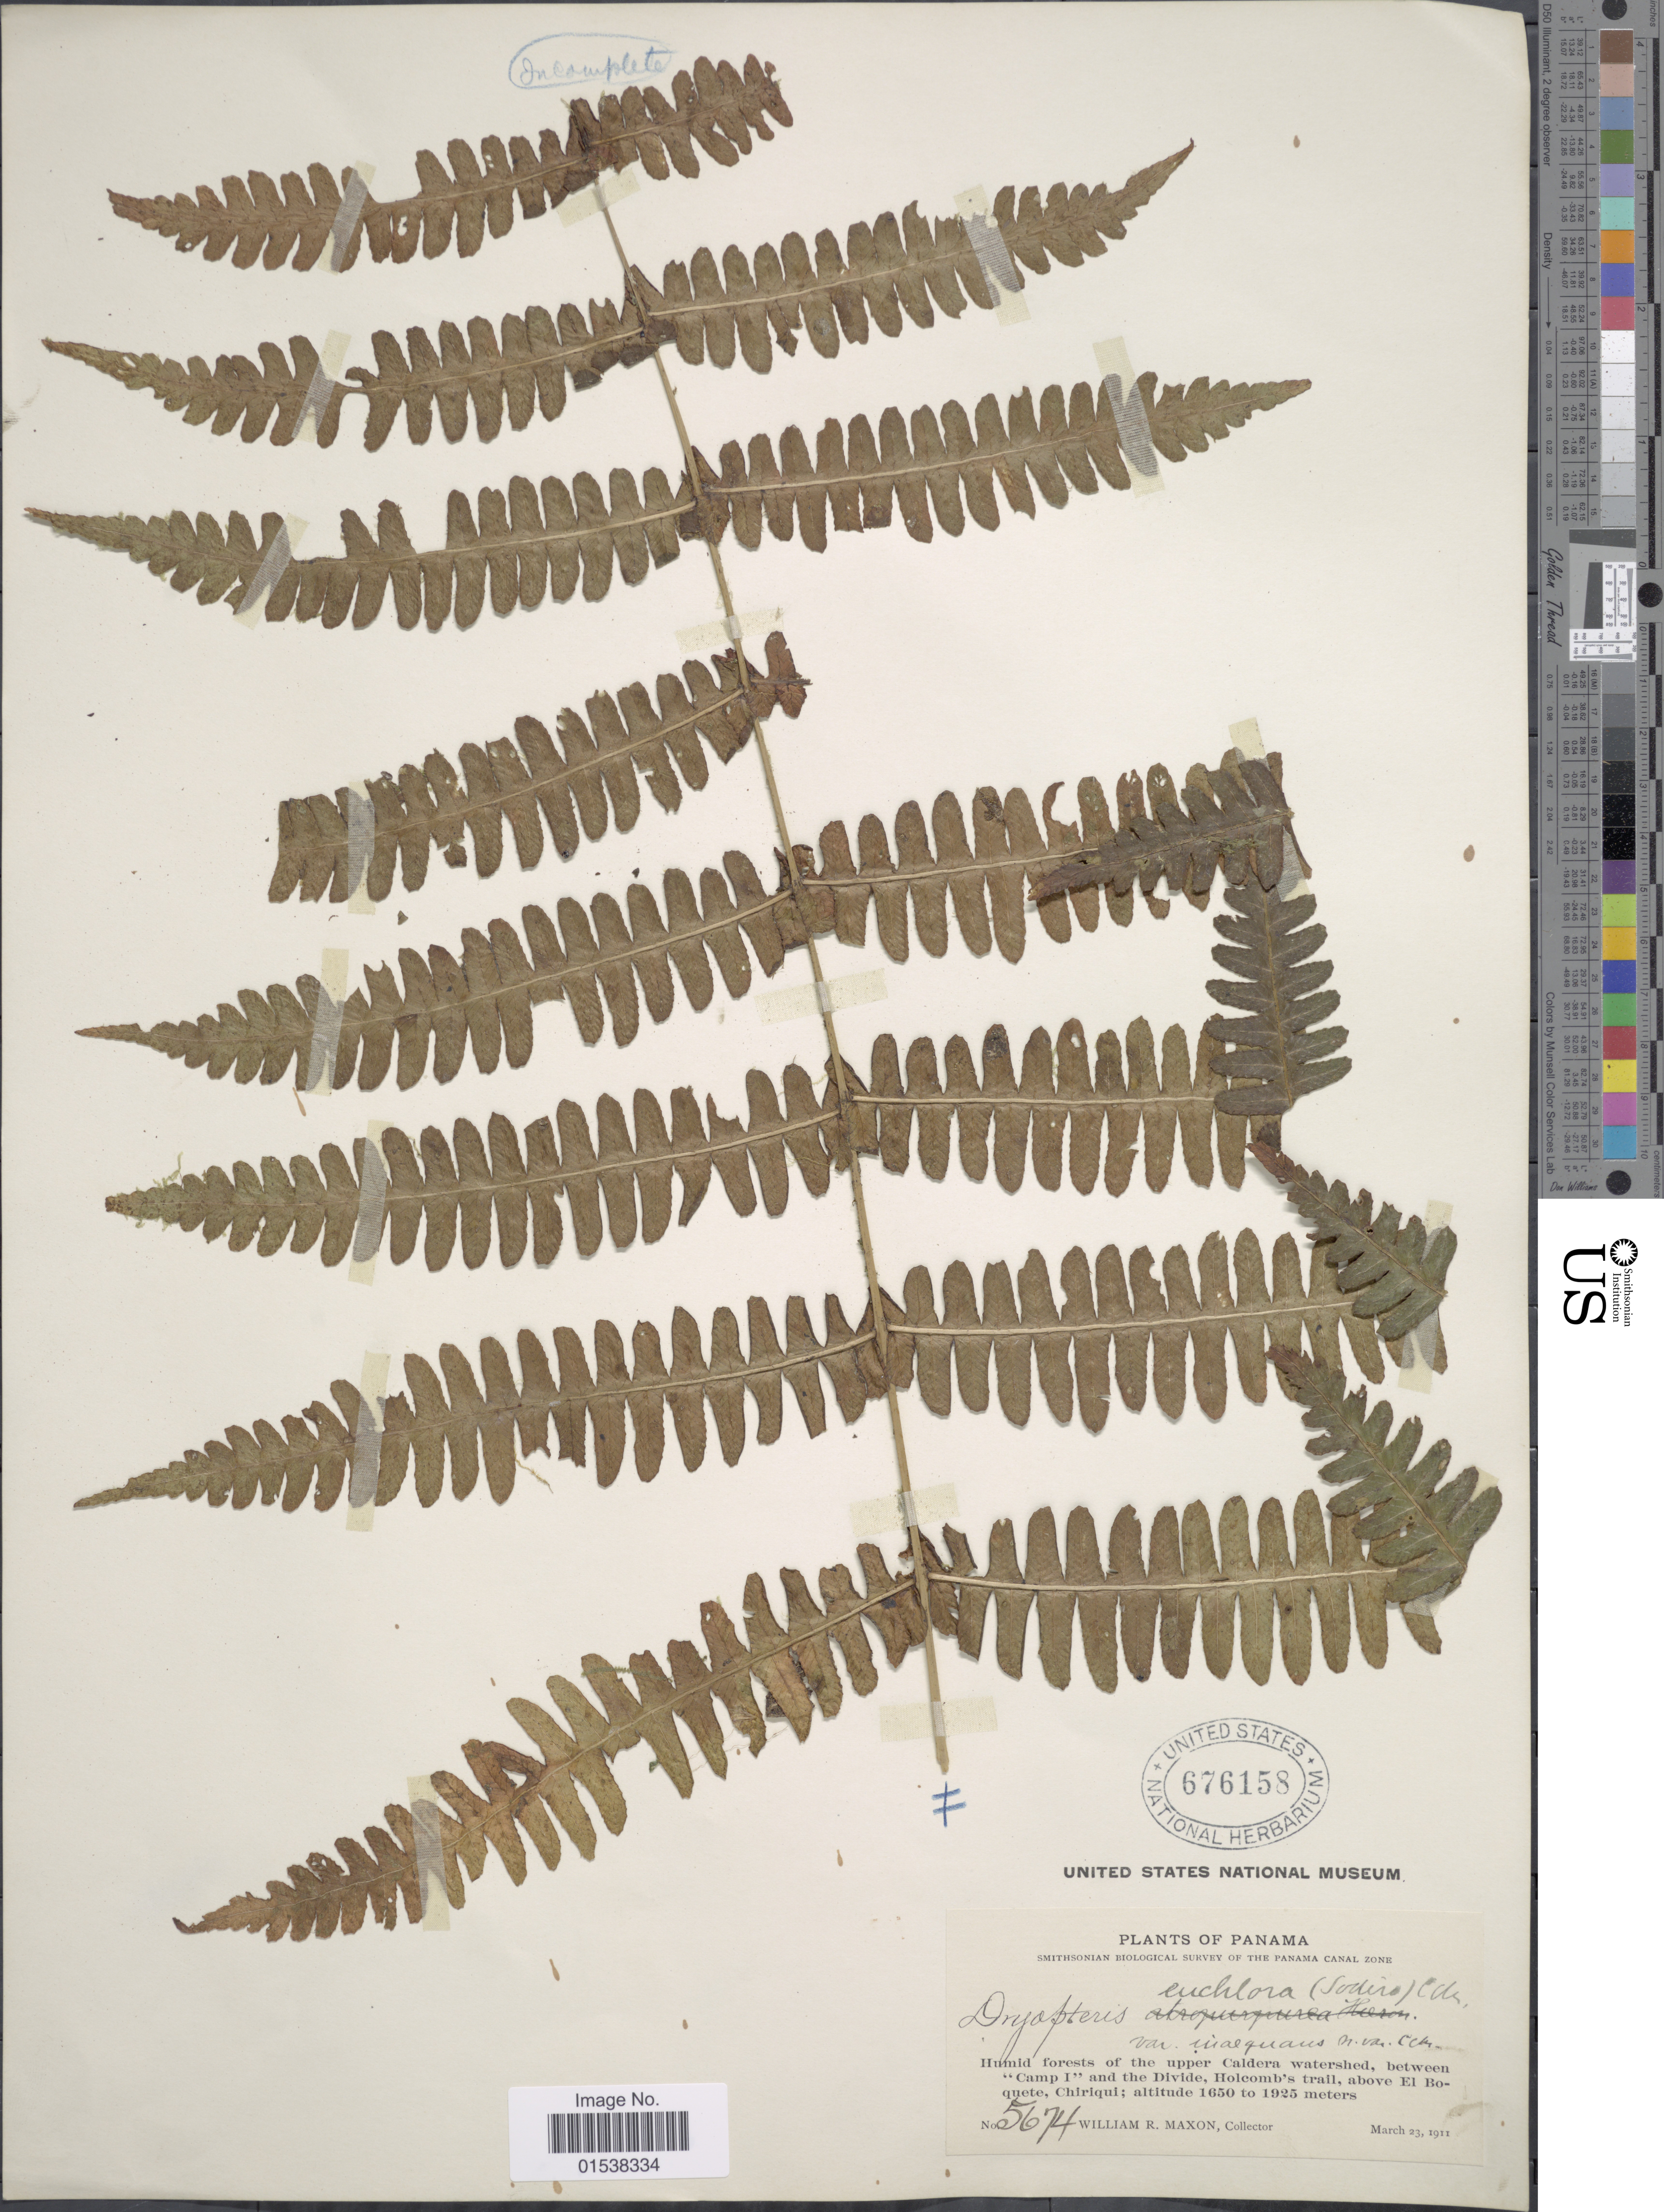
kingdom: Plantae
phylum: Tracheophyta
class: Polypodiopsida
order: Polypodiales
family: Thelypteridaceae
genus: Amauropelta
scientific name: Amauropelta inaequans (C. Chr.) comb. nov., ined 2015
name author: (C. Chr.)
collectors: W. R. Maxon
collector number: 5674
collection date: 1911-03-23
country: Panama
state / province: Chiriqui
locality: Humid forests of the upper Caldera watershed, between Camp 1 and the Divide Holcomb's trail, above El Boquete, Chiriqui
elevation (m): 1650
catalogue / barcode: US 676158